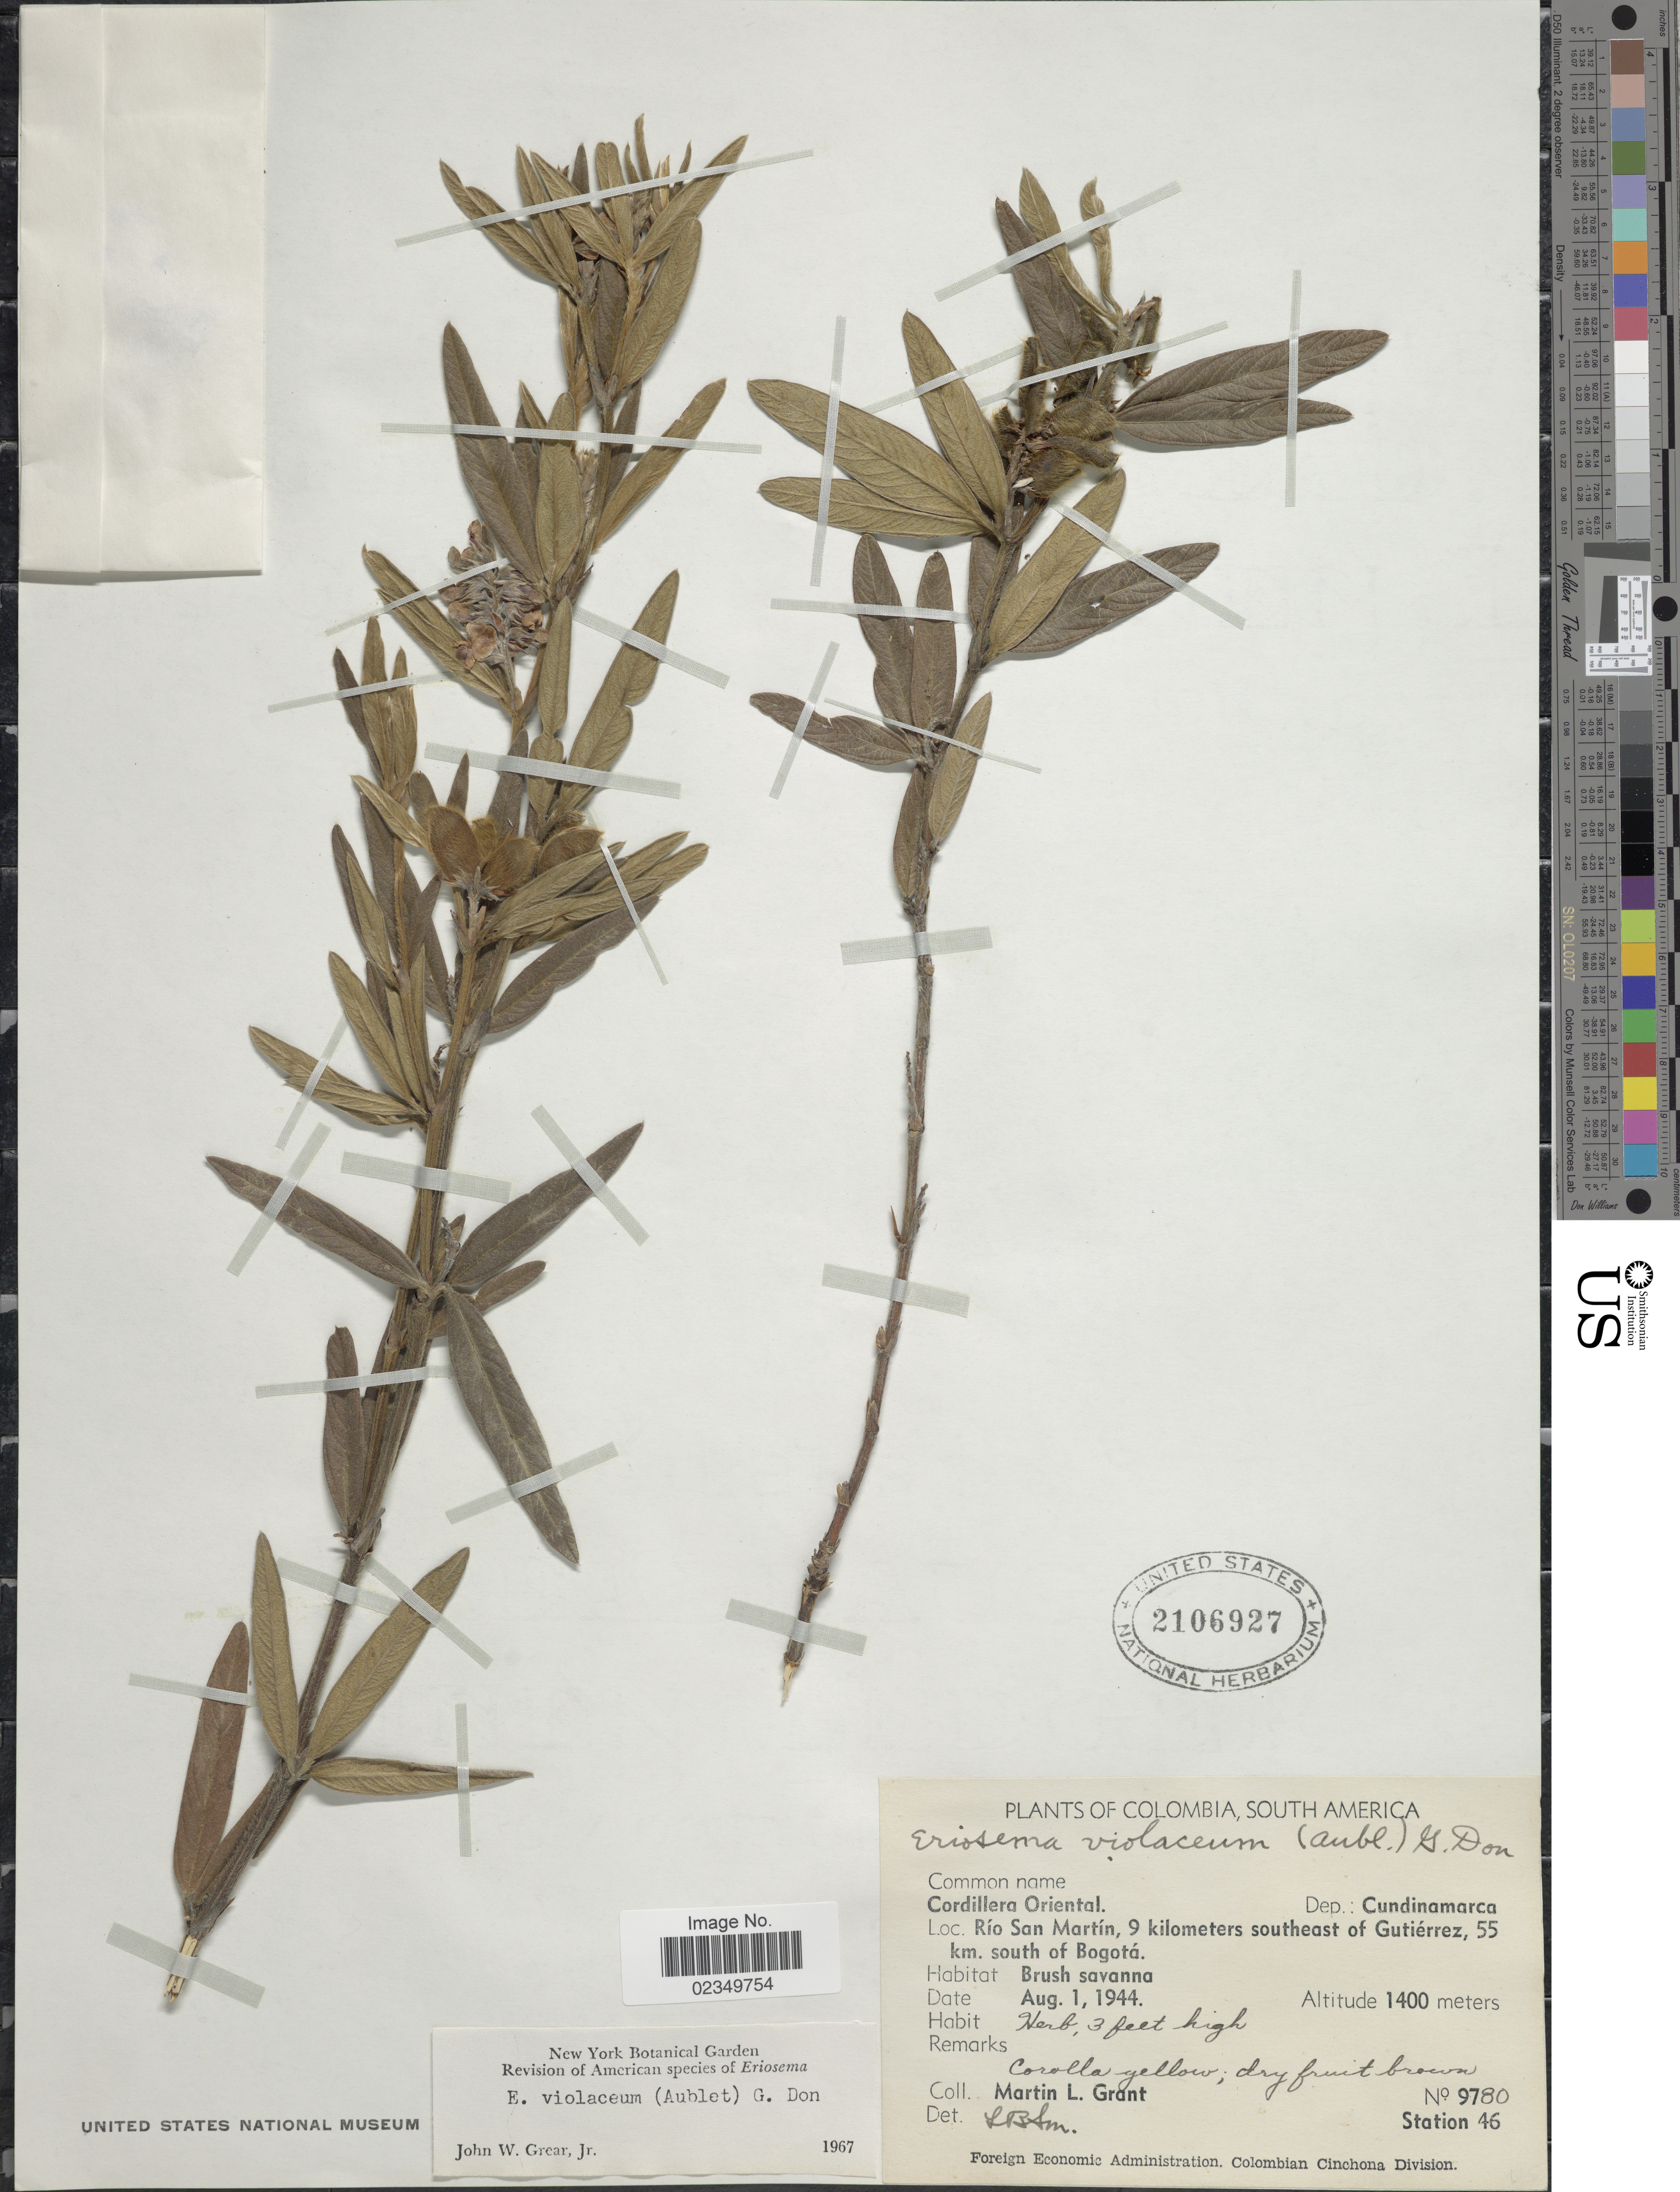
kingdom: Plantae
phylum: Tracheophyta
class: Magnoliopsida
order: Fabales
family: Fabaceae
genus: Eriosema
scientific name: Eriosema violaceum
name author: (Aubl.) G. Don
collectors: M. L. Grant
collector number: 9780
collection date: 1944-08-01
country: Colombia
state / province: Cundinamarca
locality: Cordillera Oriental, Rio San Martin, 9 kilometers southeast of Gutierrez, 55 km. south of Bogota, Station 46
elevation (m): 1400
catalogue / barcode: US 2106927